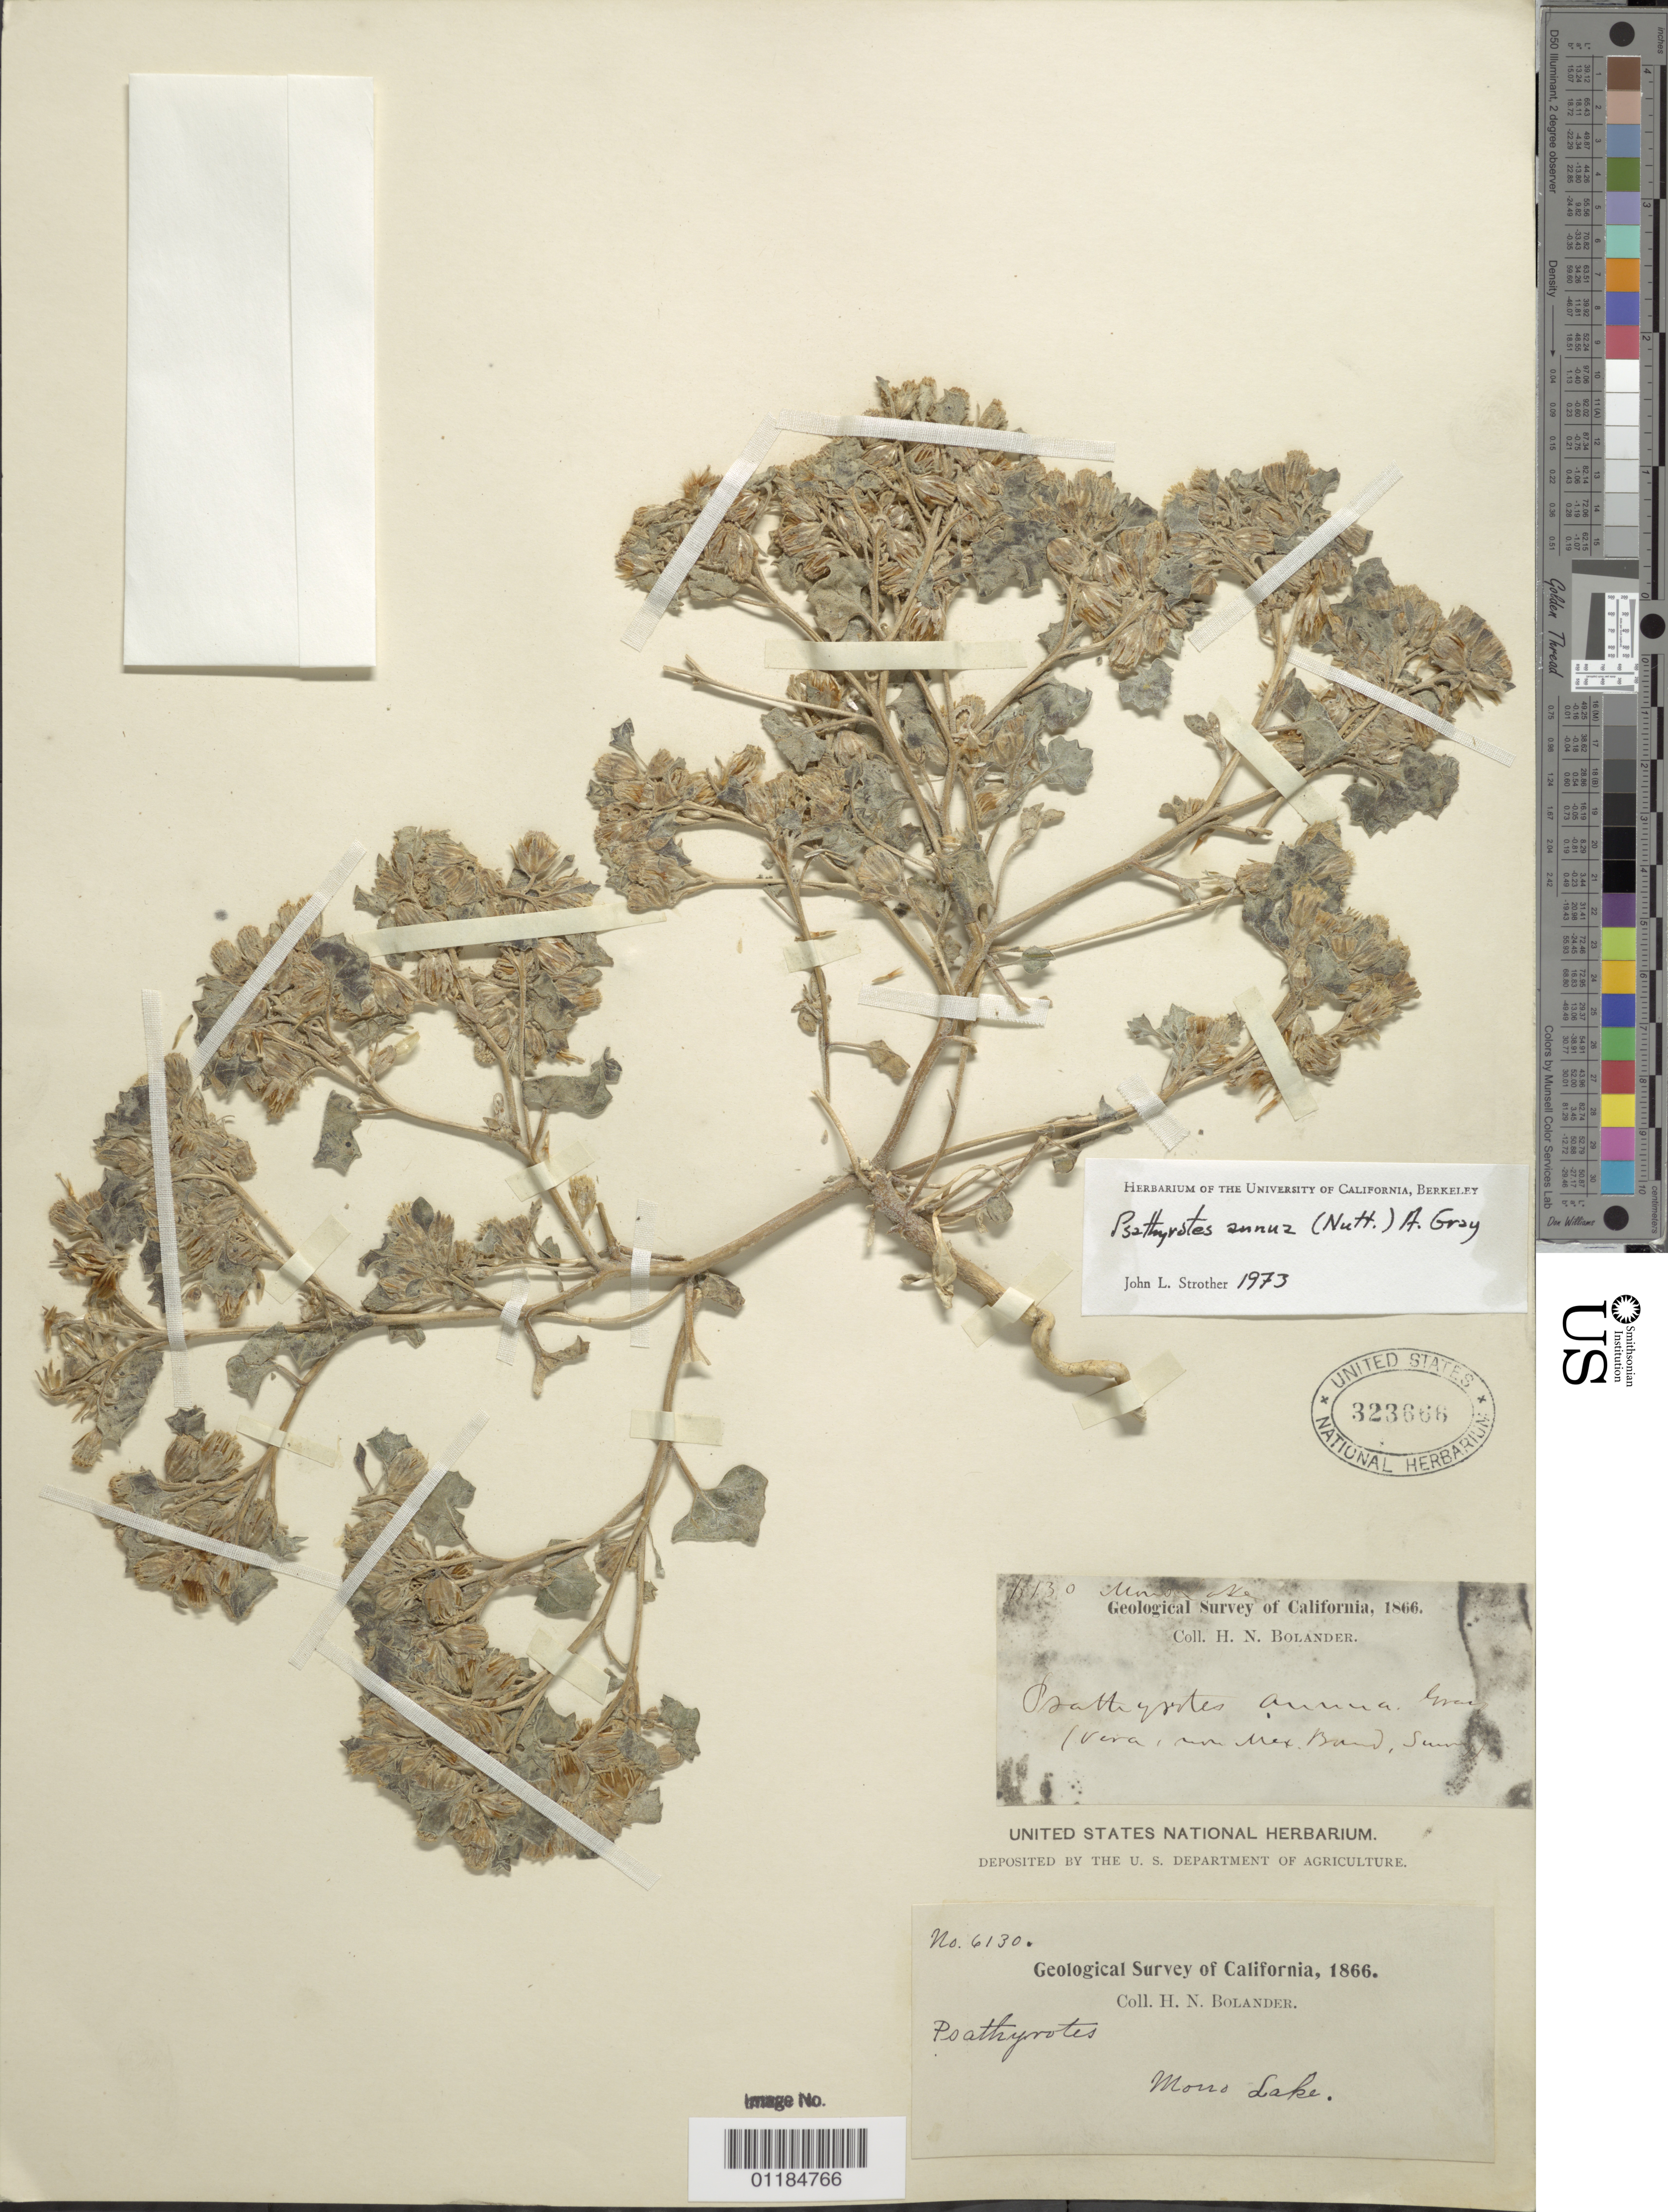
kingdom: Plantae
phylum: Tracheophyta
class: Magnoliopsida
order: Asterales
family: Asteraceae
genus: Psathyrotes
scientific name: Psathyrotes annua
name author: (Nutt.) A. Gray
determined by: Strother, J. L., (UC), University of California Berkeley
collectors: H. Bolander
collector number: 6130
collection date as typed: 1866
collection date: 1866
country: United States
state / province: California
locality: Mono Lake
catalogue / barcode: US 323666